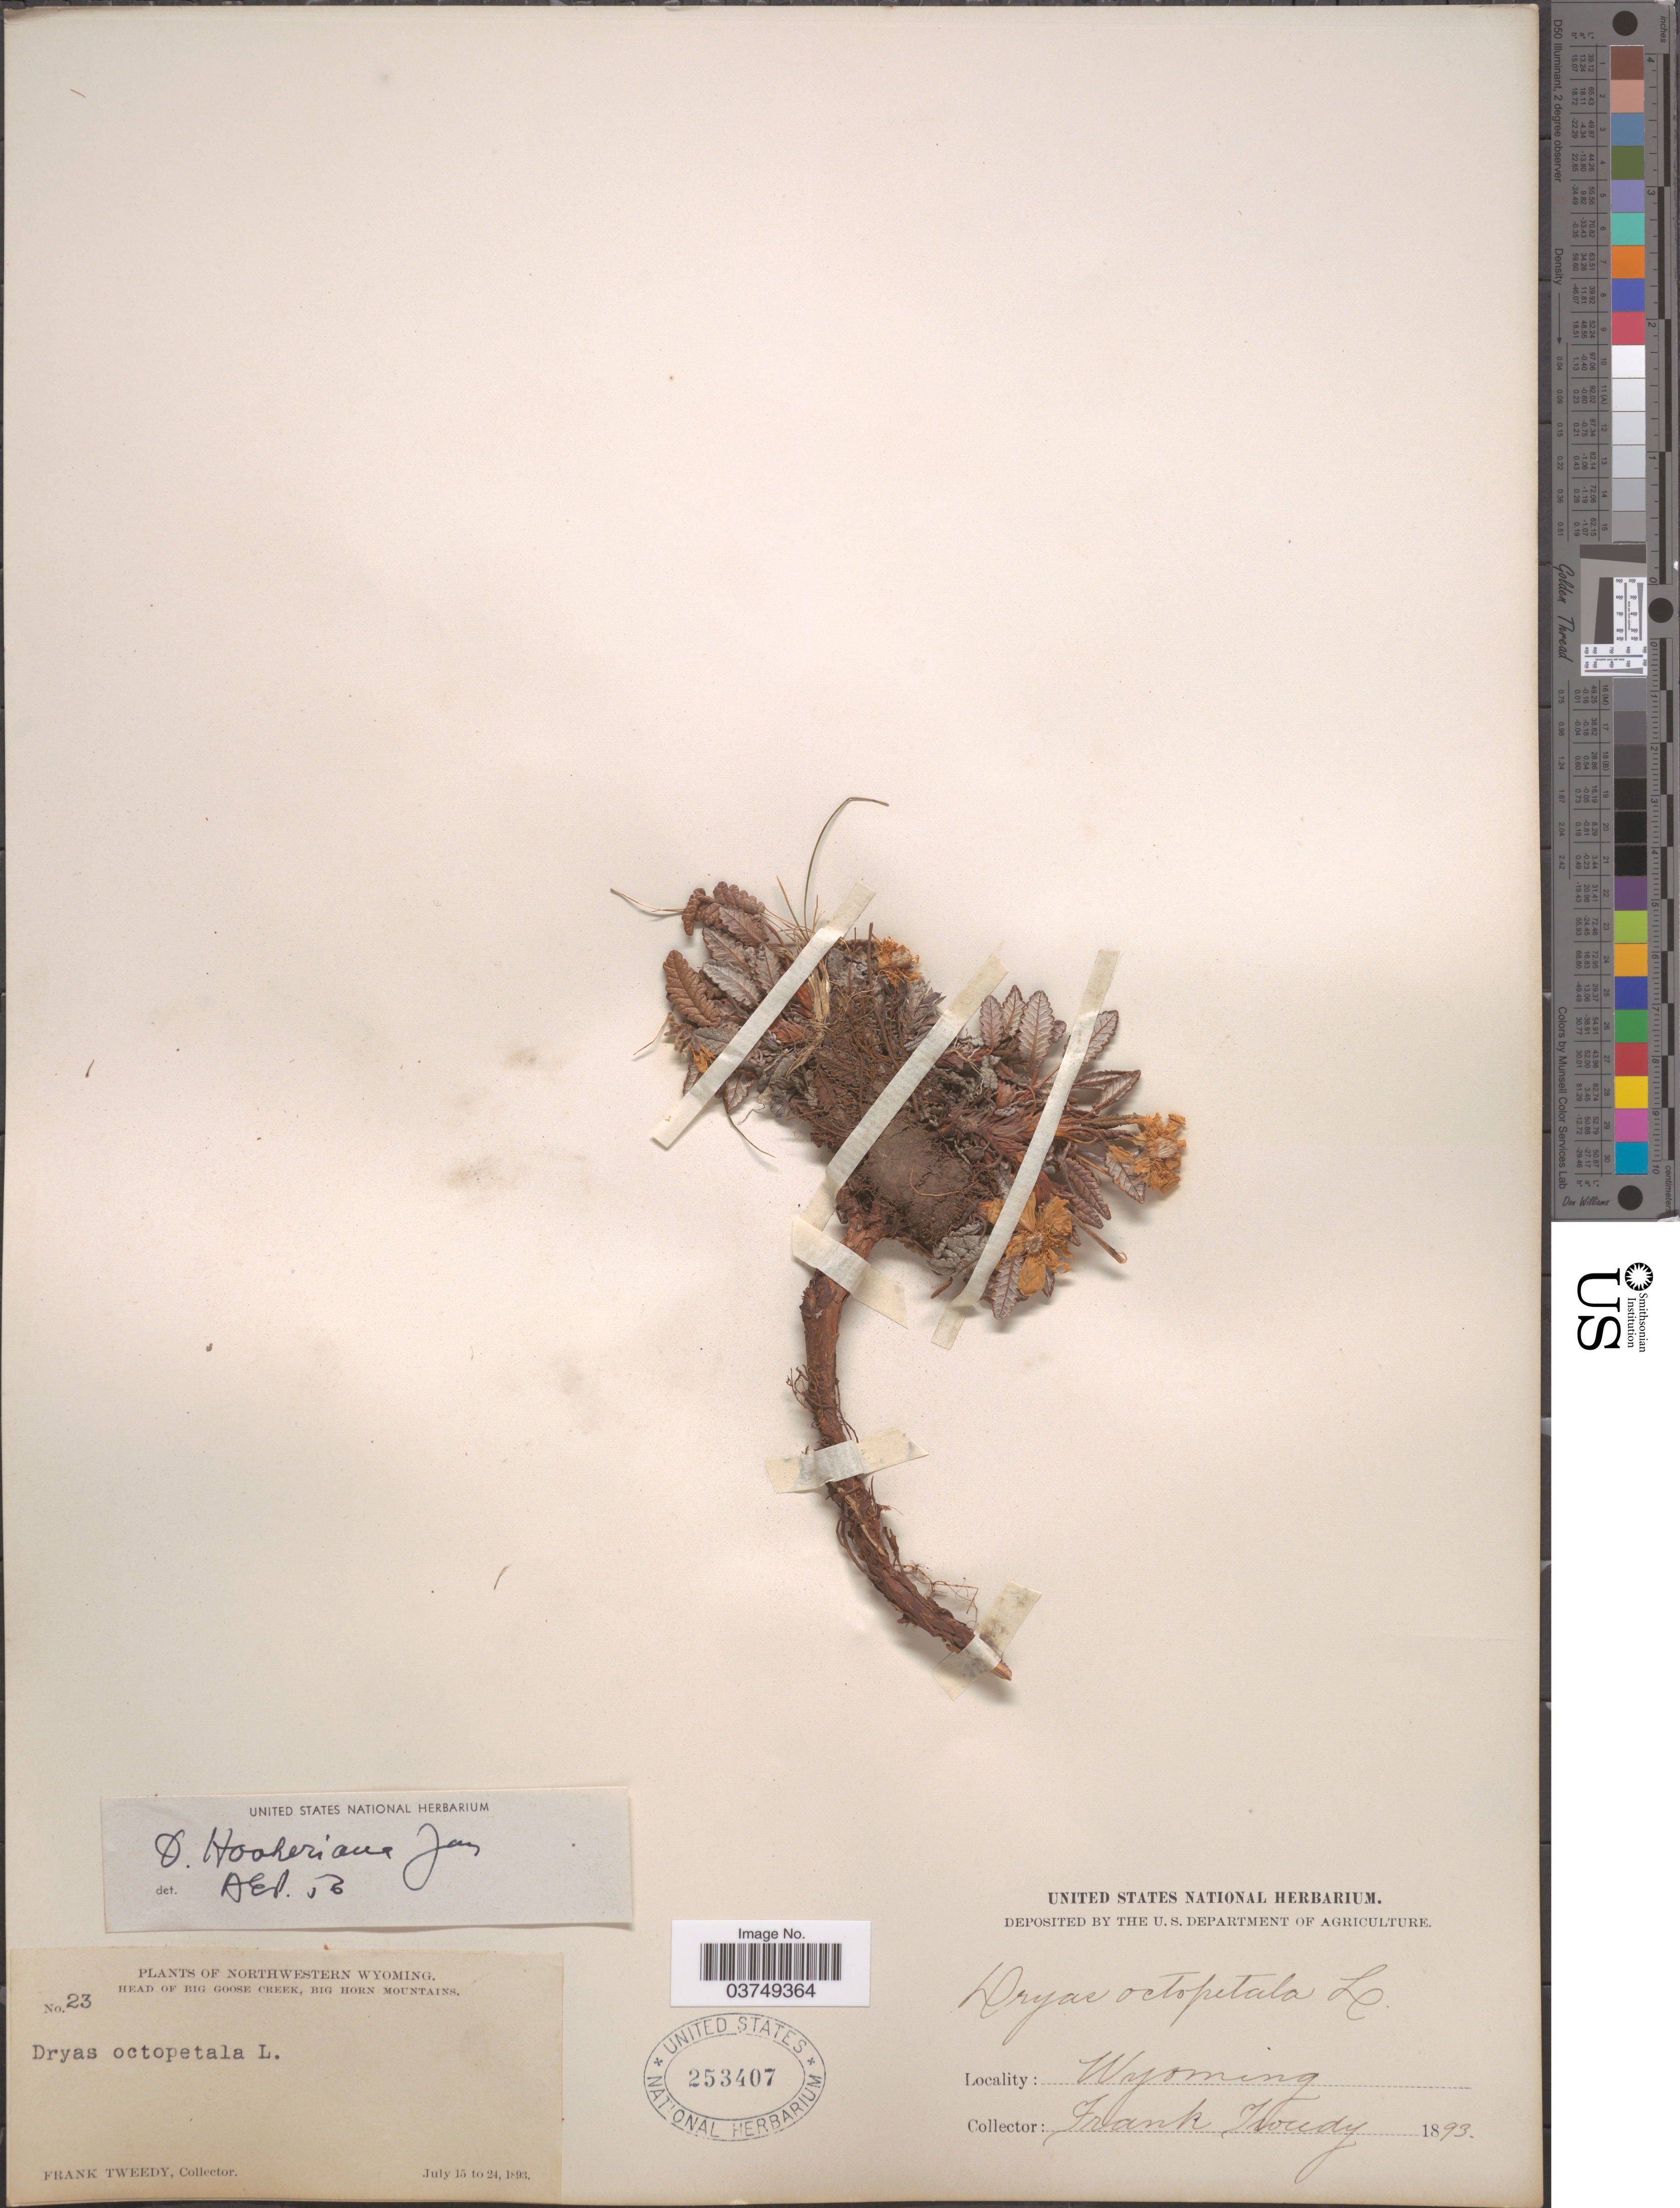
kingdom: Plantae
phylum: Tracheophyta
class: Magnoliopsida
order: Rosales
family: Rosaceae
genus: Dryas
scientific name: Dryas hookeriana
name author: Juz.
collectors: F. Tweedy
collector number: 23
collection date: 1893-07-15/1893-07-24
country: United States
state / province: Wyoming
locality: Northwestern Wyoming. Head of Big Goose Creek, Big Horn Mountains.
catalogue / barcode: US 253407